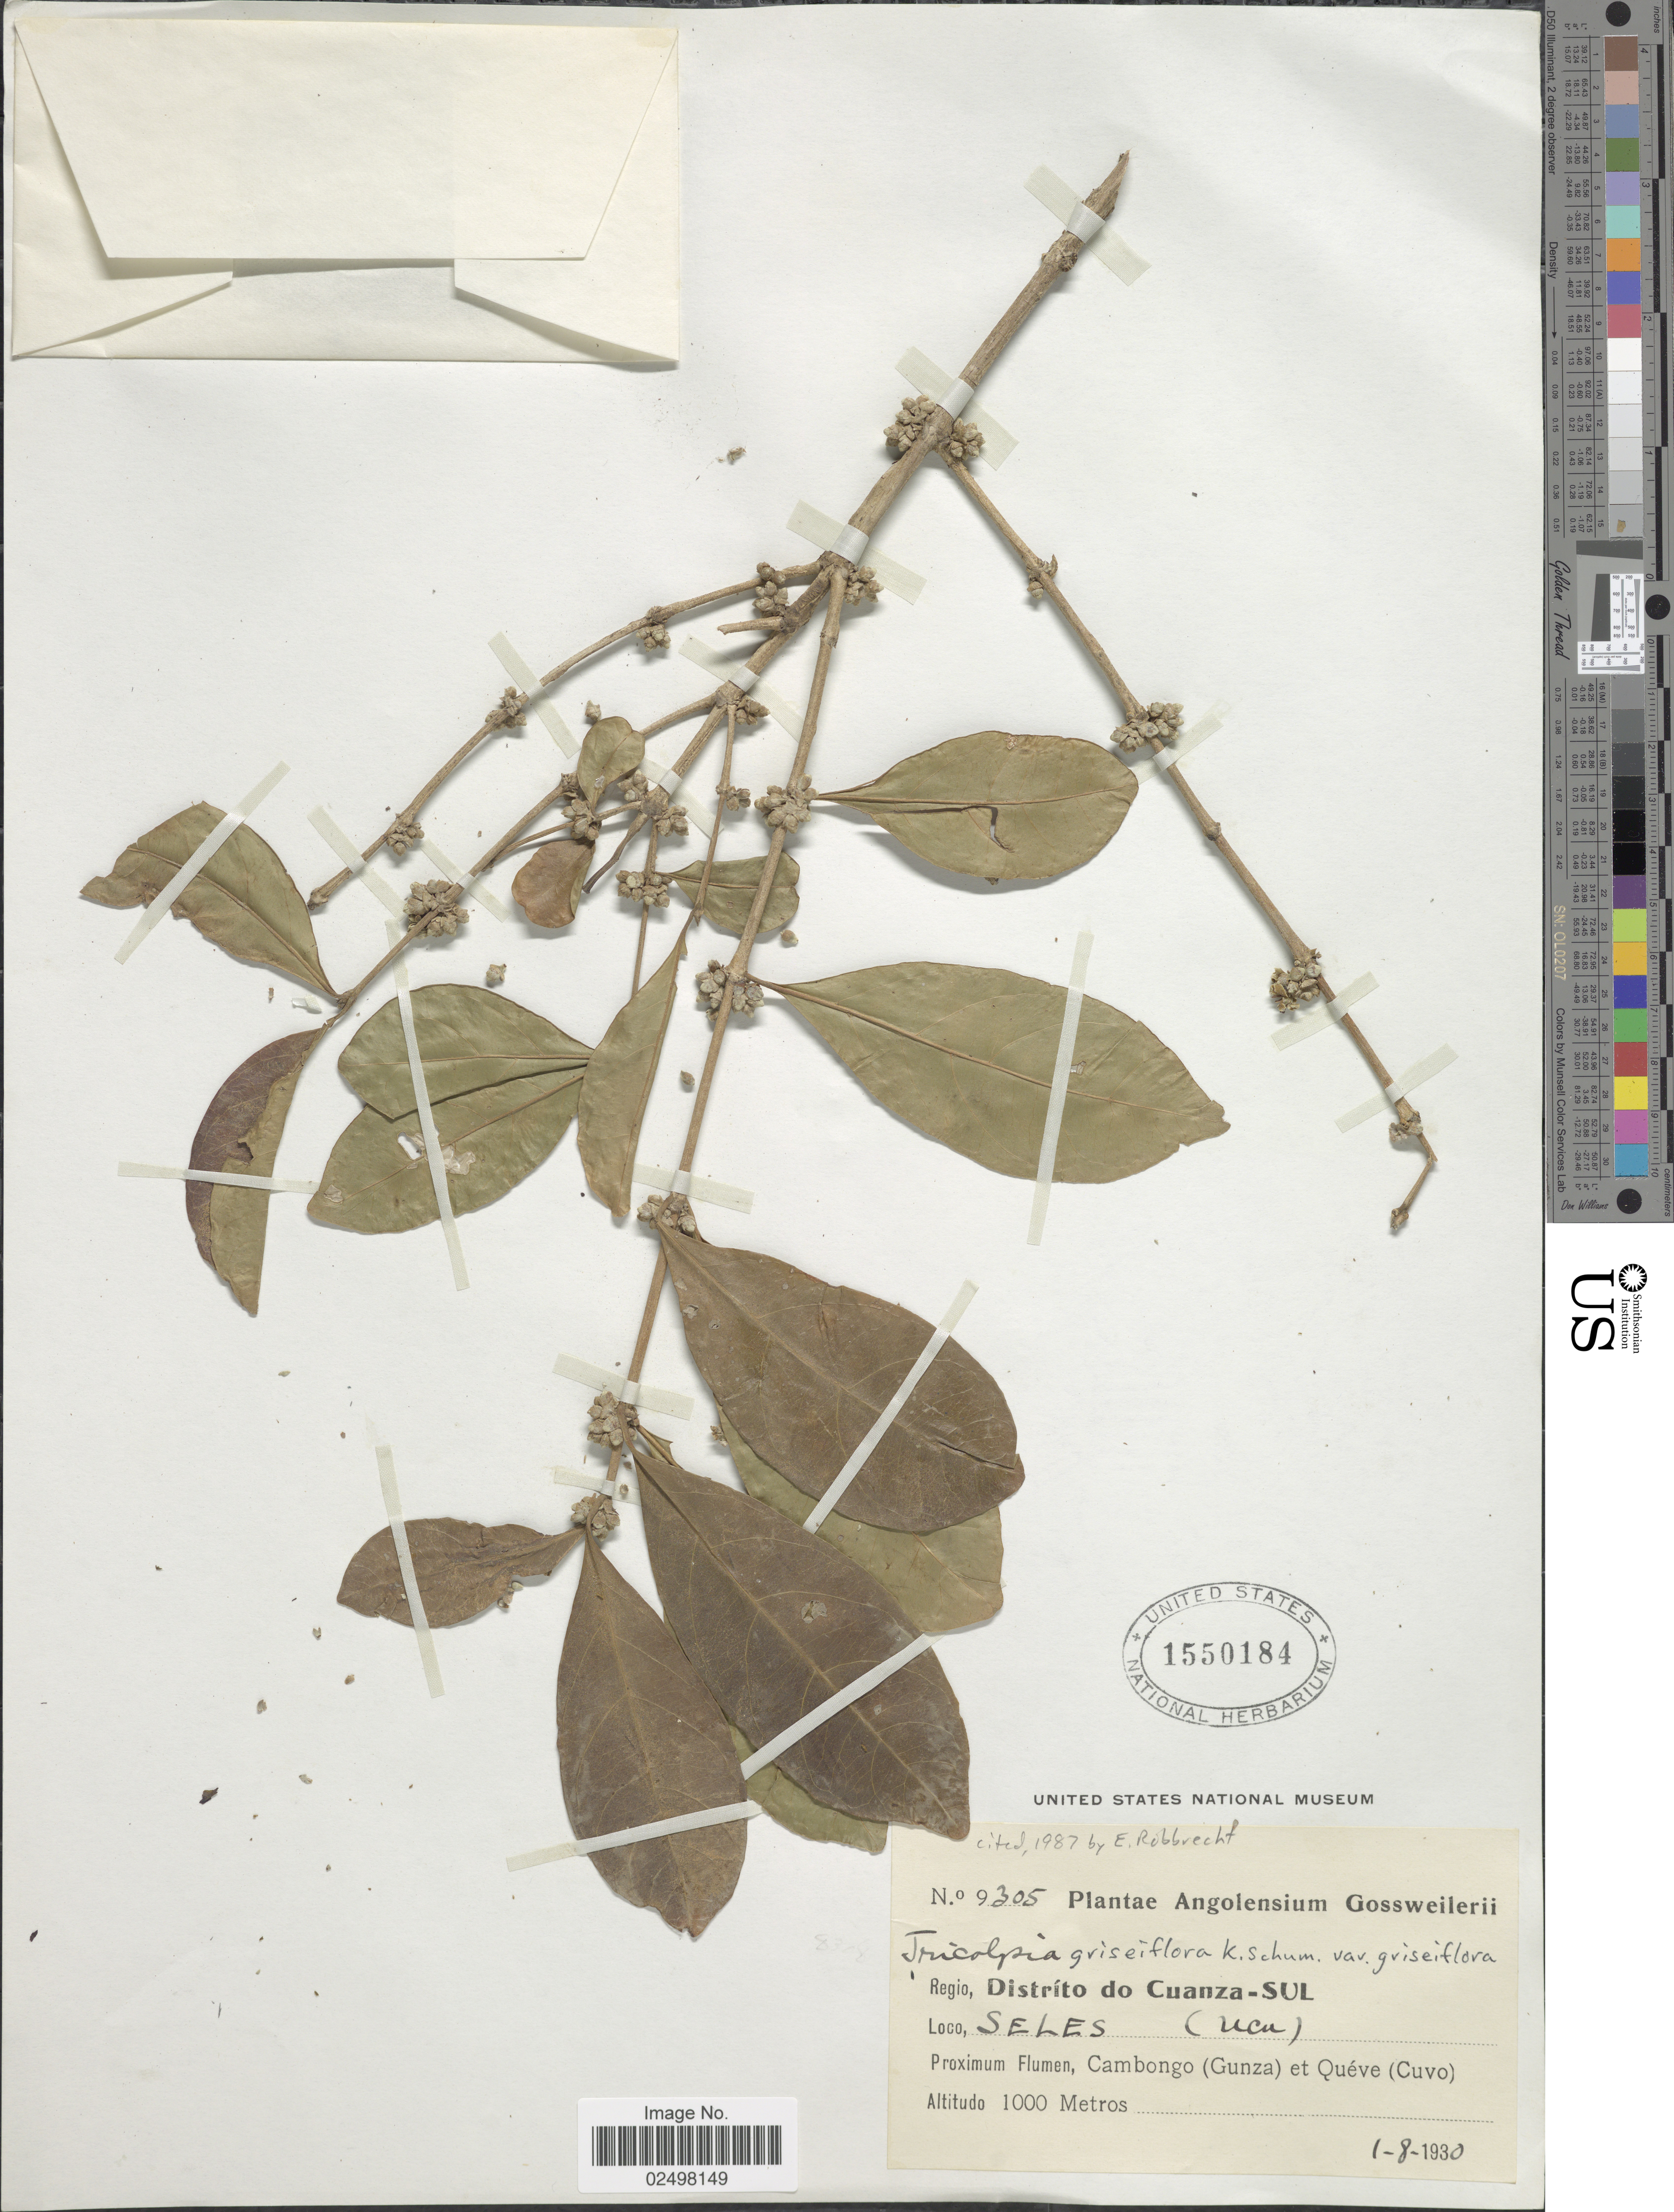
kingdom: Plantae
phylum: Tracheophyta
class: Magnoliopsida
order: Gentianales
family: Rubiaceae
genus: Tricalysia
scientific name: Tricalysia griseiflora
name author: K. Schum.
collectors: -. Gossweiler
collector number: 9305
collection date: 1930-08-01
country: Angola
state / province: Cuanza Sul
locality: Distrito do Cuanza-Sul, Seles (Ucu), Proximum Flumen, Cambongo (Gunza) et Quevo (Cuvo)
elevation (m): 1000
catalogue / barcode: US 1550184